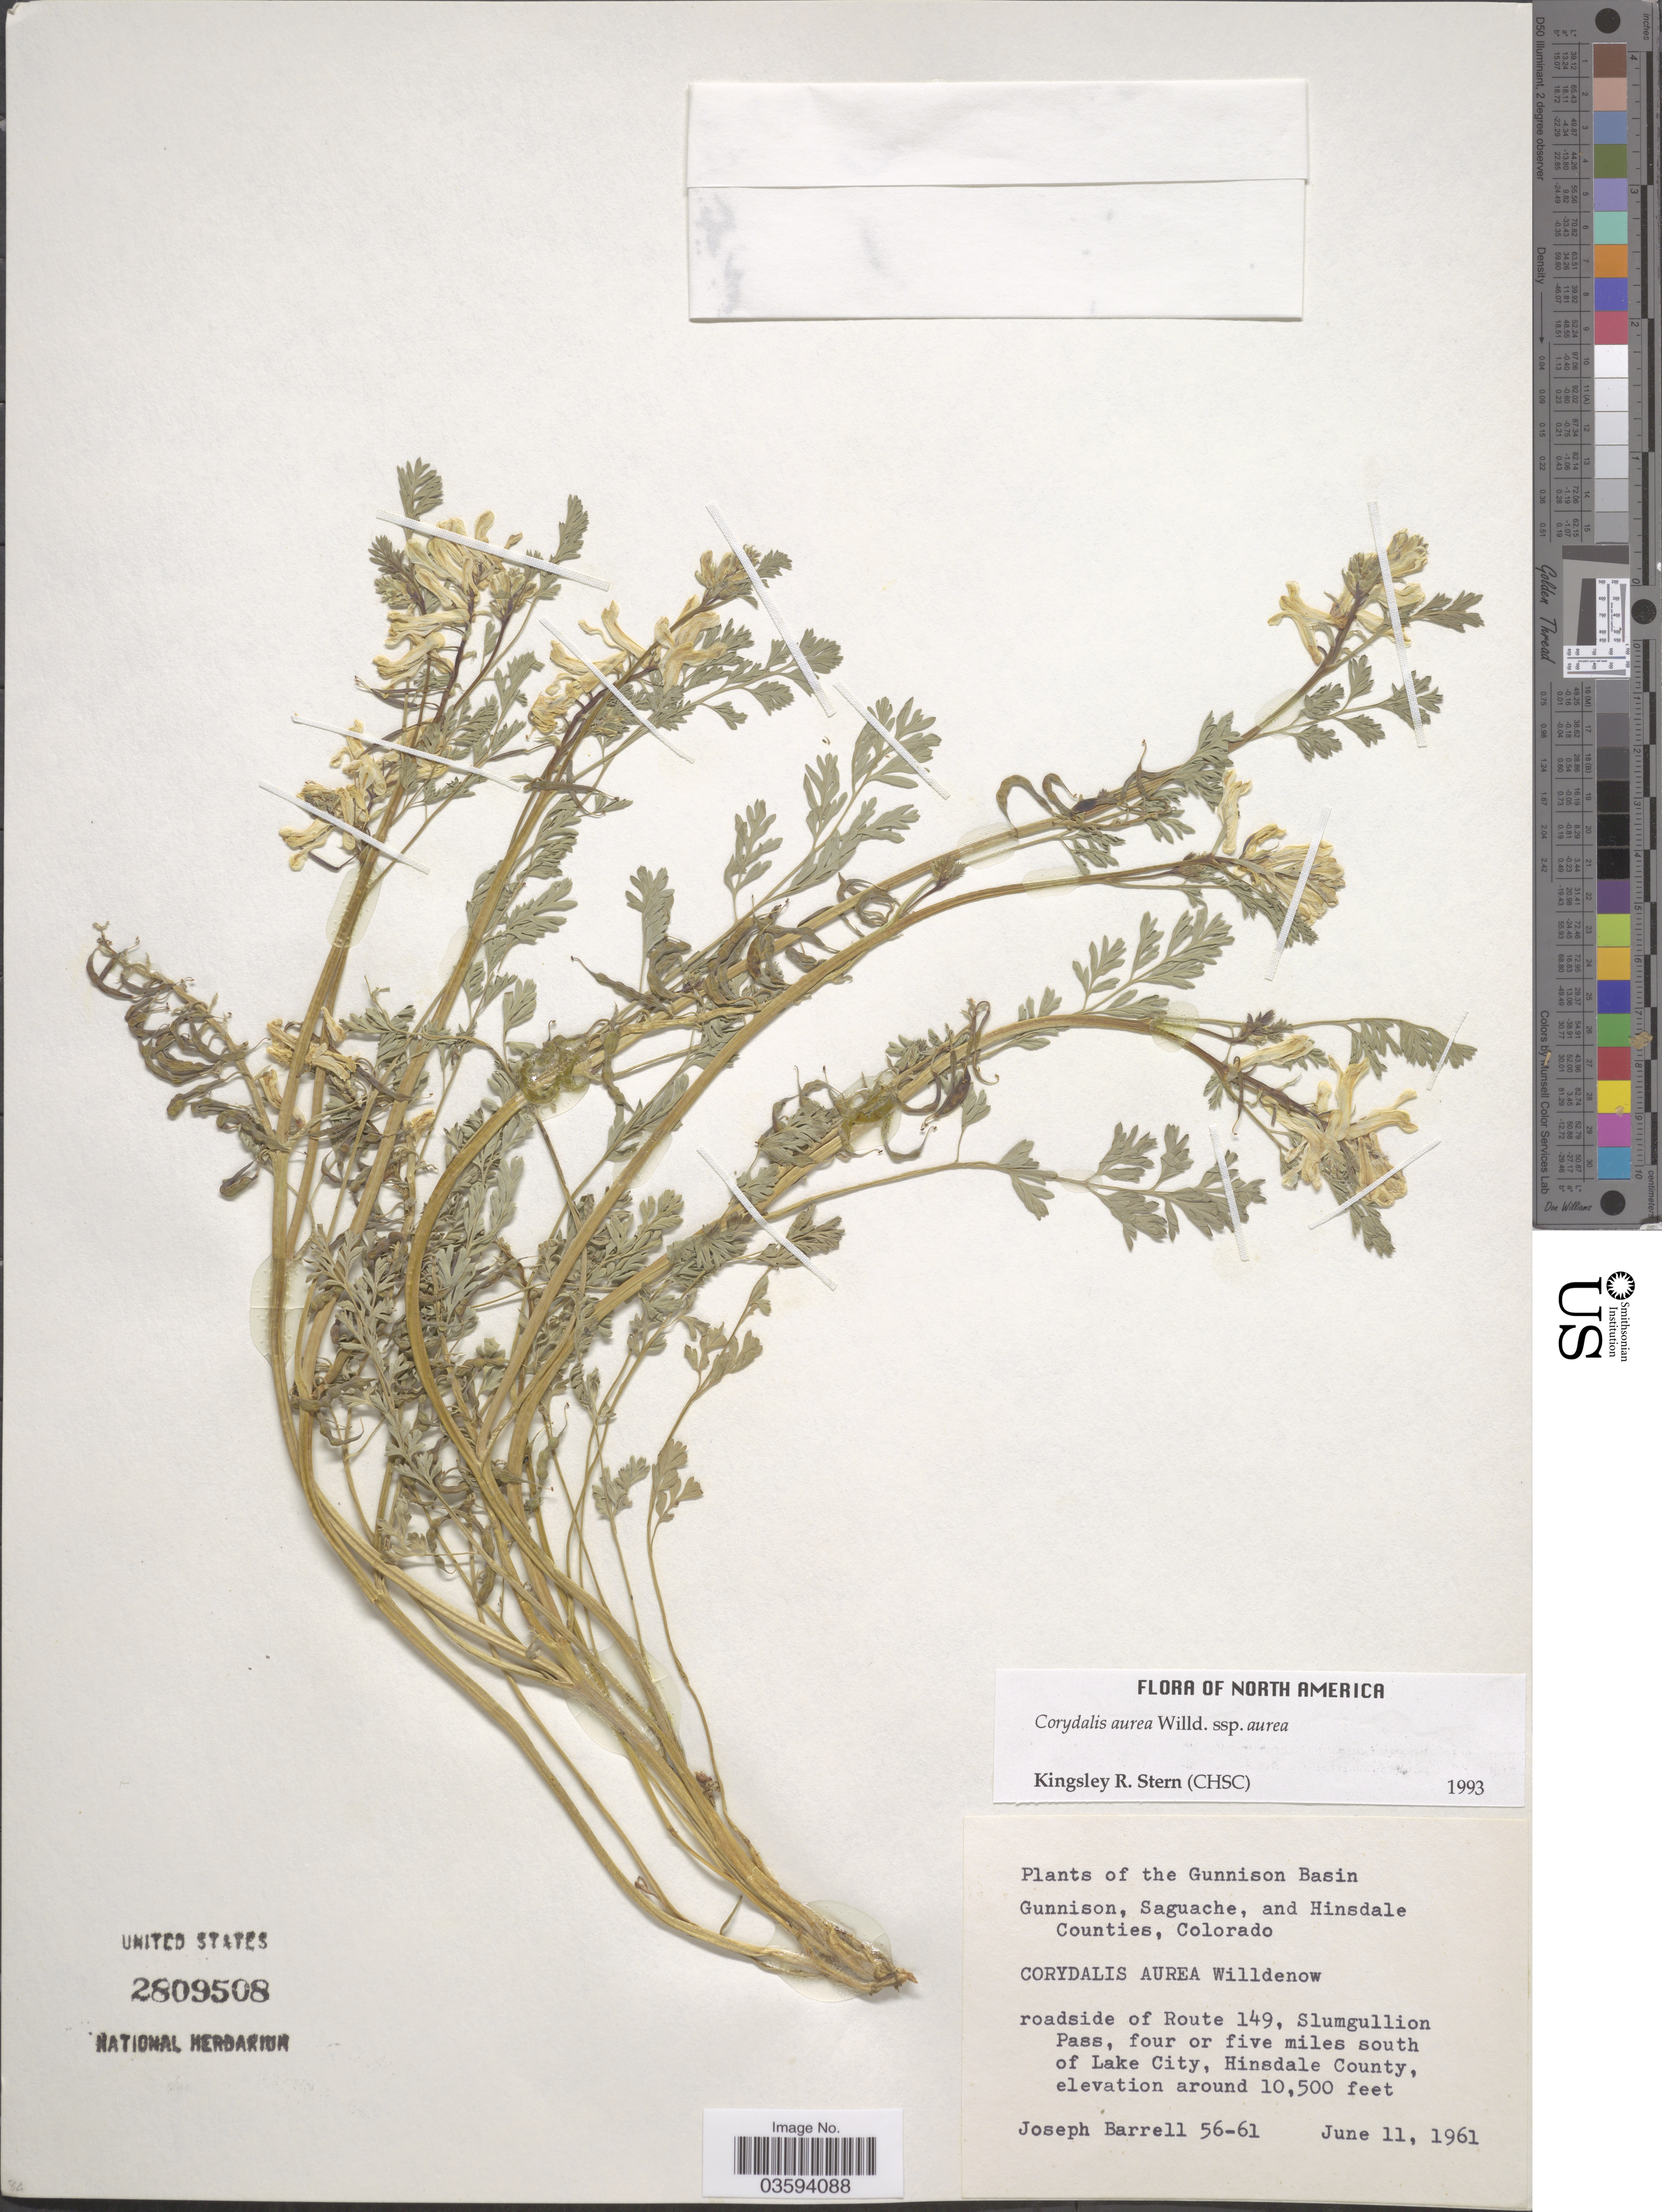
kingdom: Plantae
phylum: Tracheophyta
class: Magnoliopsida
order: Ranunculales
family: Papaveraceae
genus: Corydalis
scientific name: Corydalis aurea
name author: Willd.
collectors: J. Barrell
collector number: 56-61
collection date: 1961-06-11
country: United States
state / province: Colorado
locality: The Gunnison Basin. Roadside of Route 149, Slumgullion Pass, four or five miles south of Lake City, Hinsdale County.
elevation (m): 3200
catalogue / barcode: US 2809508